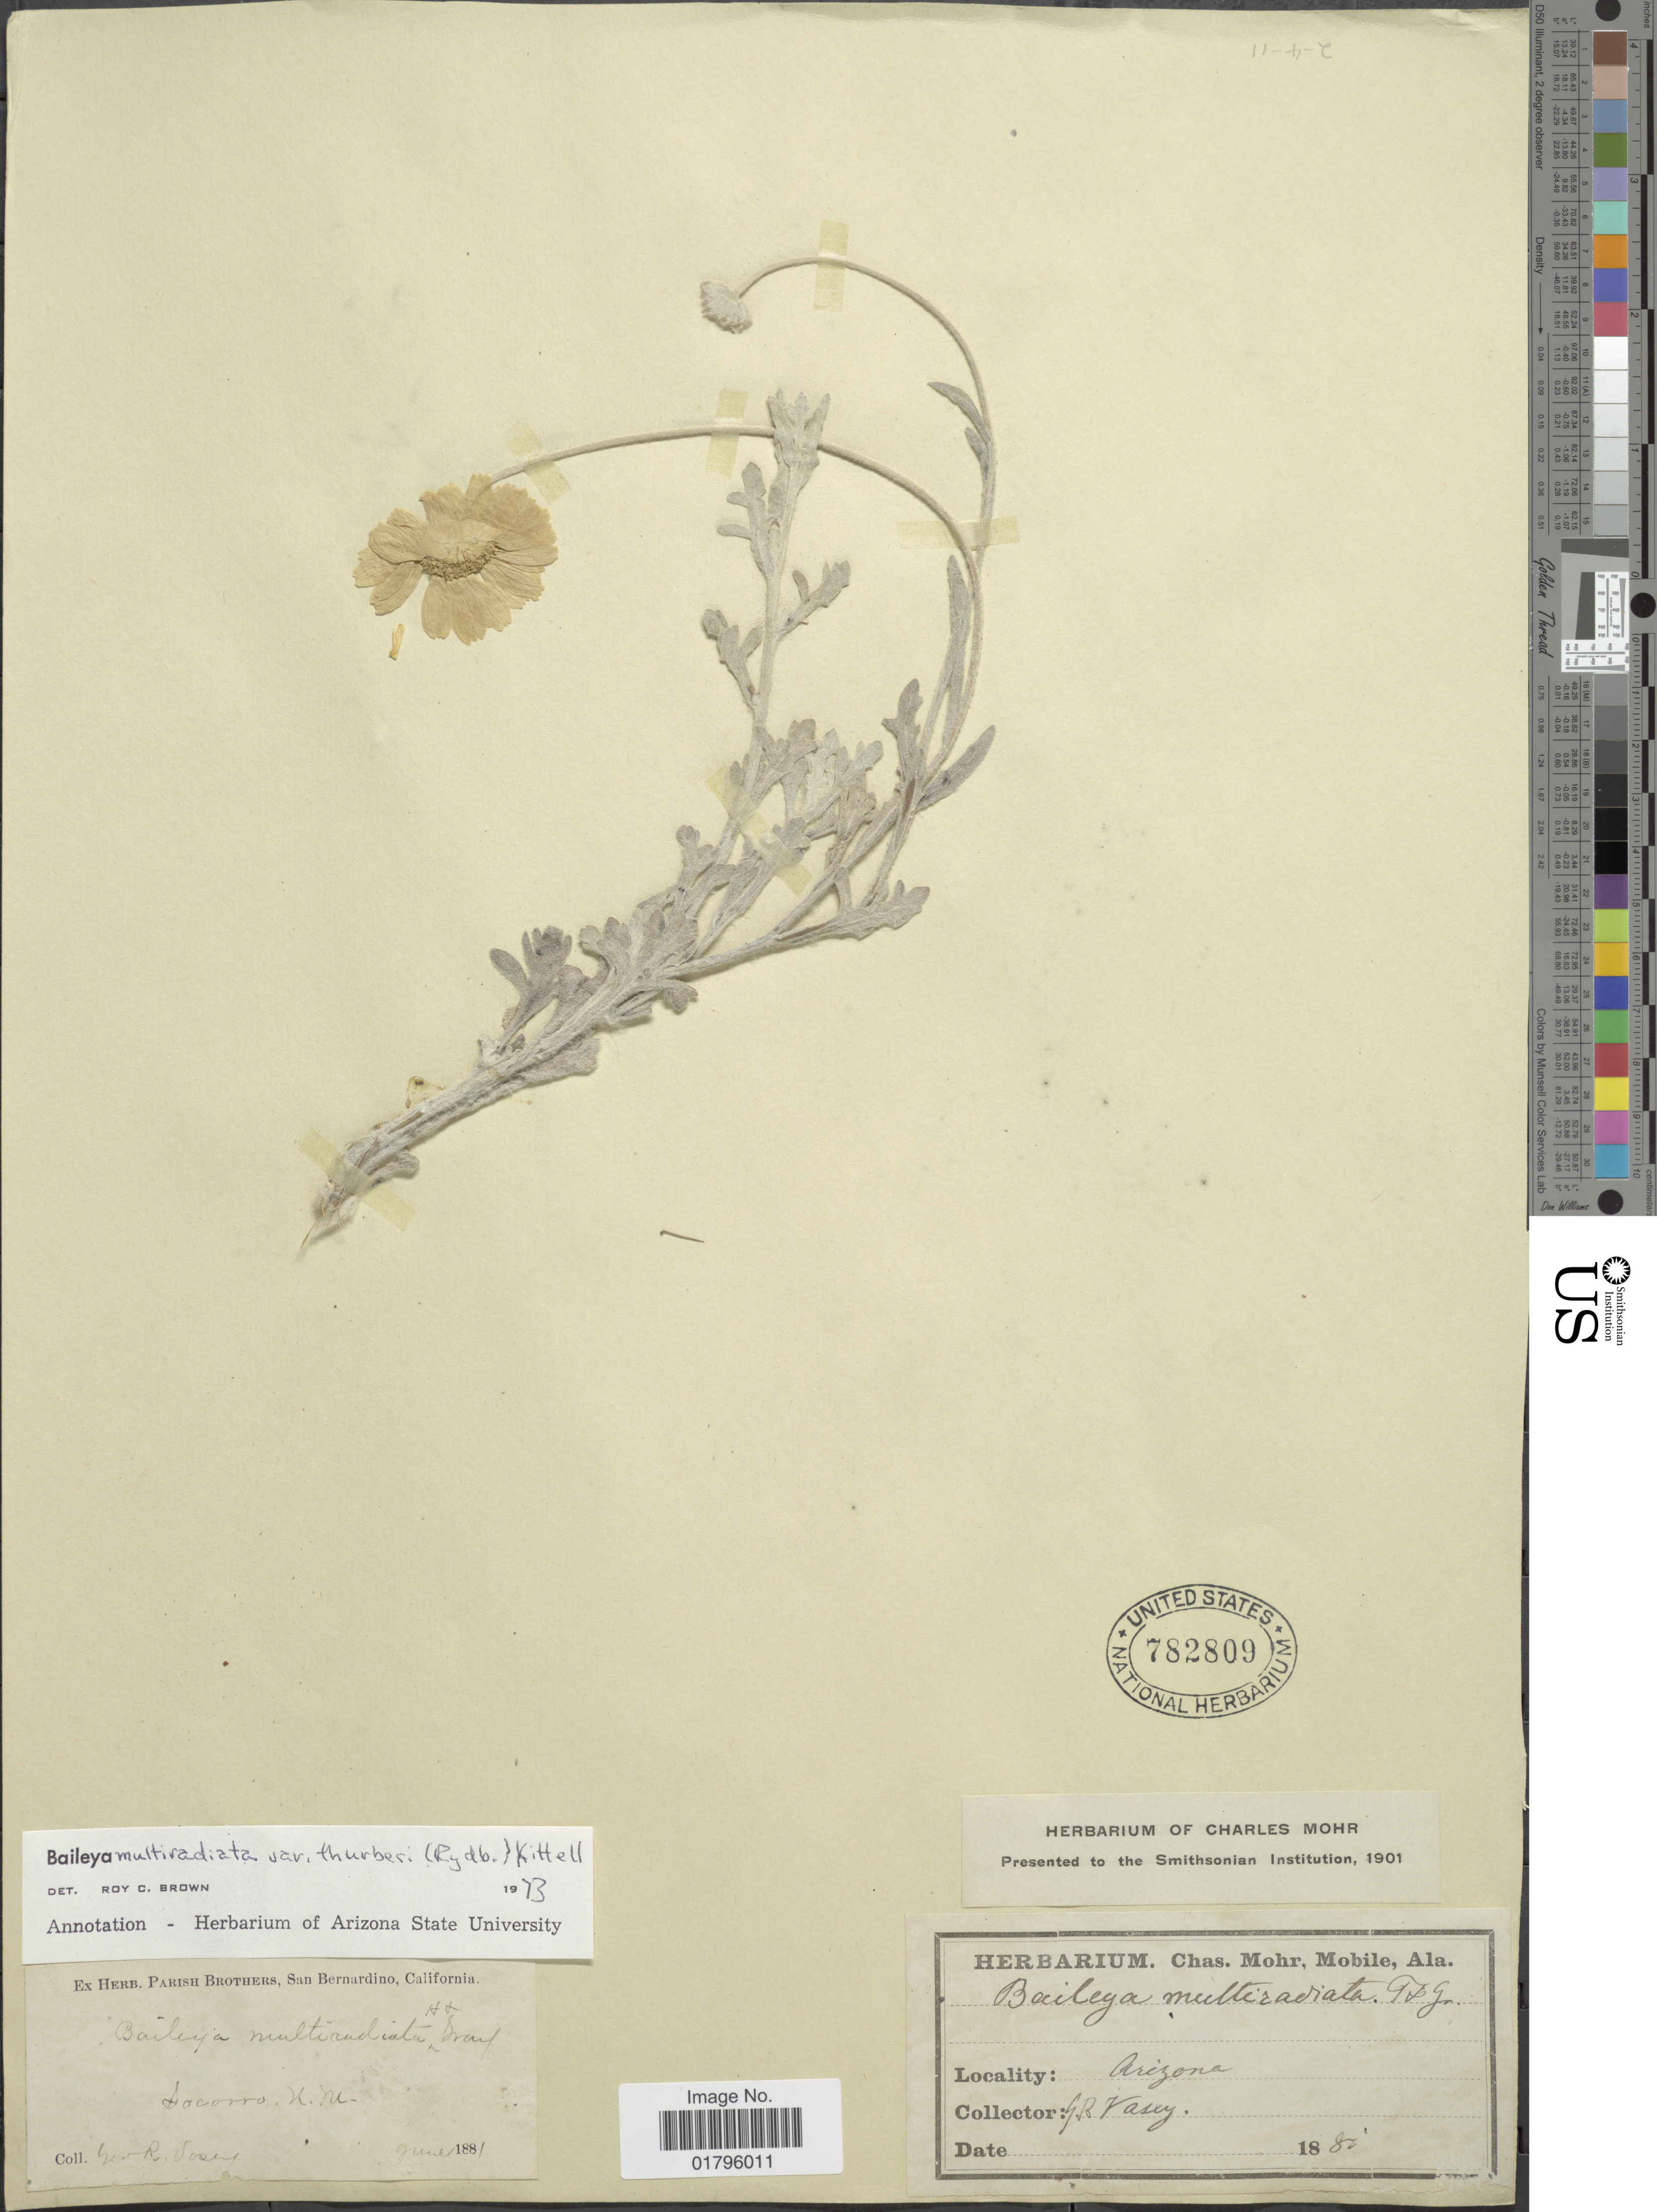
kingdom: Plantae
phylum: Tracheophyta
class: Magnoliopsida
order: Asterales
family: Asteraceae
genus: Baileya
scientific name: Baileya multiradiata var. thurberi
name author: (Rydb.) Kittell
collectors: G. R. Vasey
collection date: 1881-06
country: United States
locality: Socorro, N. M., Arizona.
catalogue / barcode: US 782809